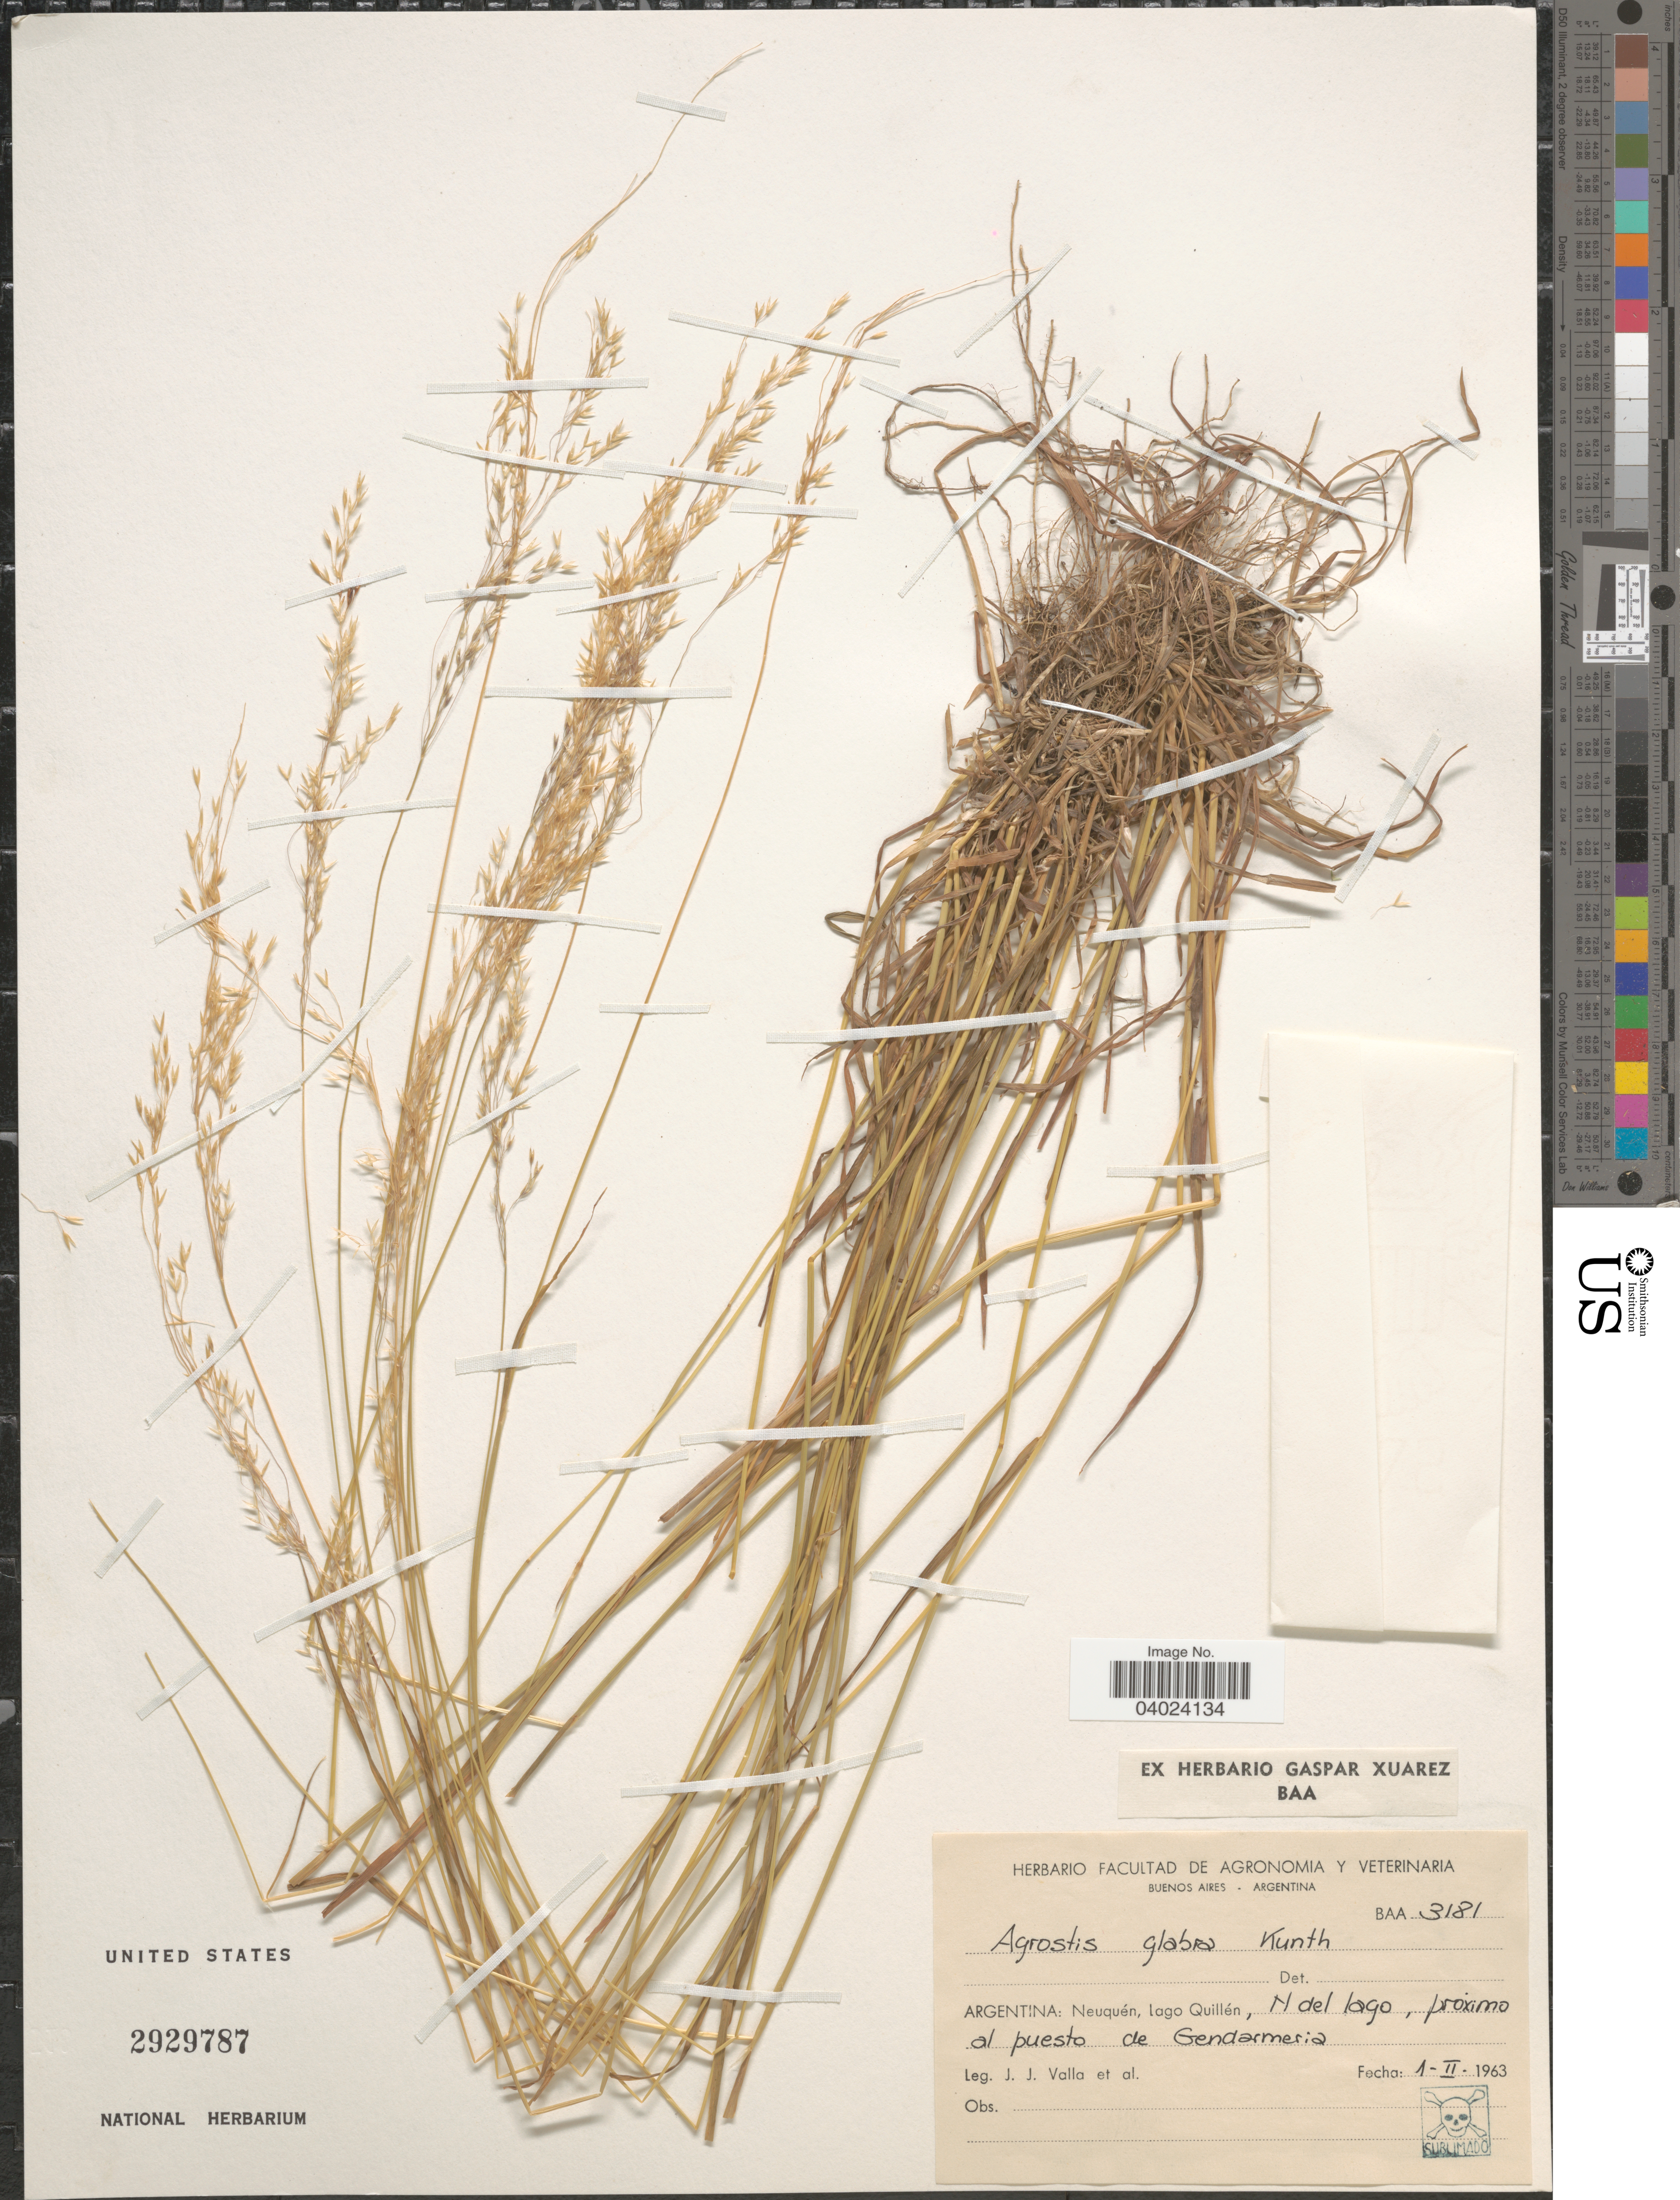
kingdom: Plantae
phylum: Tracheophyta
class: Liliopsida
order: Poales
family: Poaceae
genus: Agrostis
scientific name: Agrostis glabra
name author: (J. Presl) Kunth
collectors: J. Valla & et al.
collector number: BAA 3181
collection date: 1963-02-01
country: Argentina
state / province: Neuquen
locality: Lago Quillén, N del lago, proximo al puesto de Gendarmeria.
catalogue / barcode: US 2929787